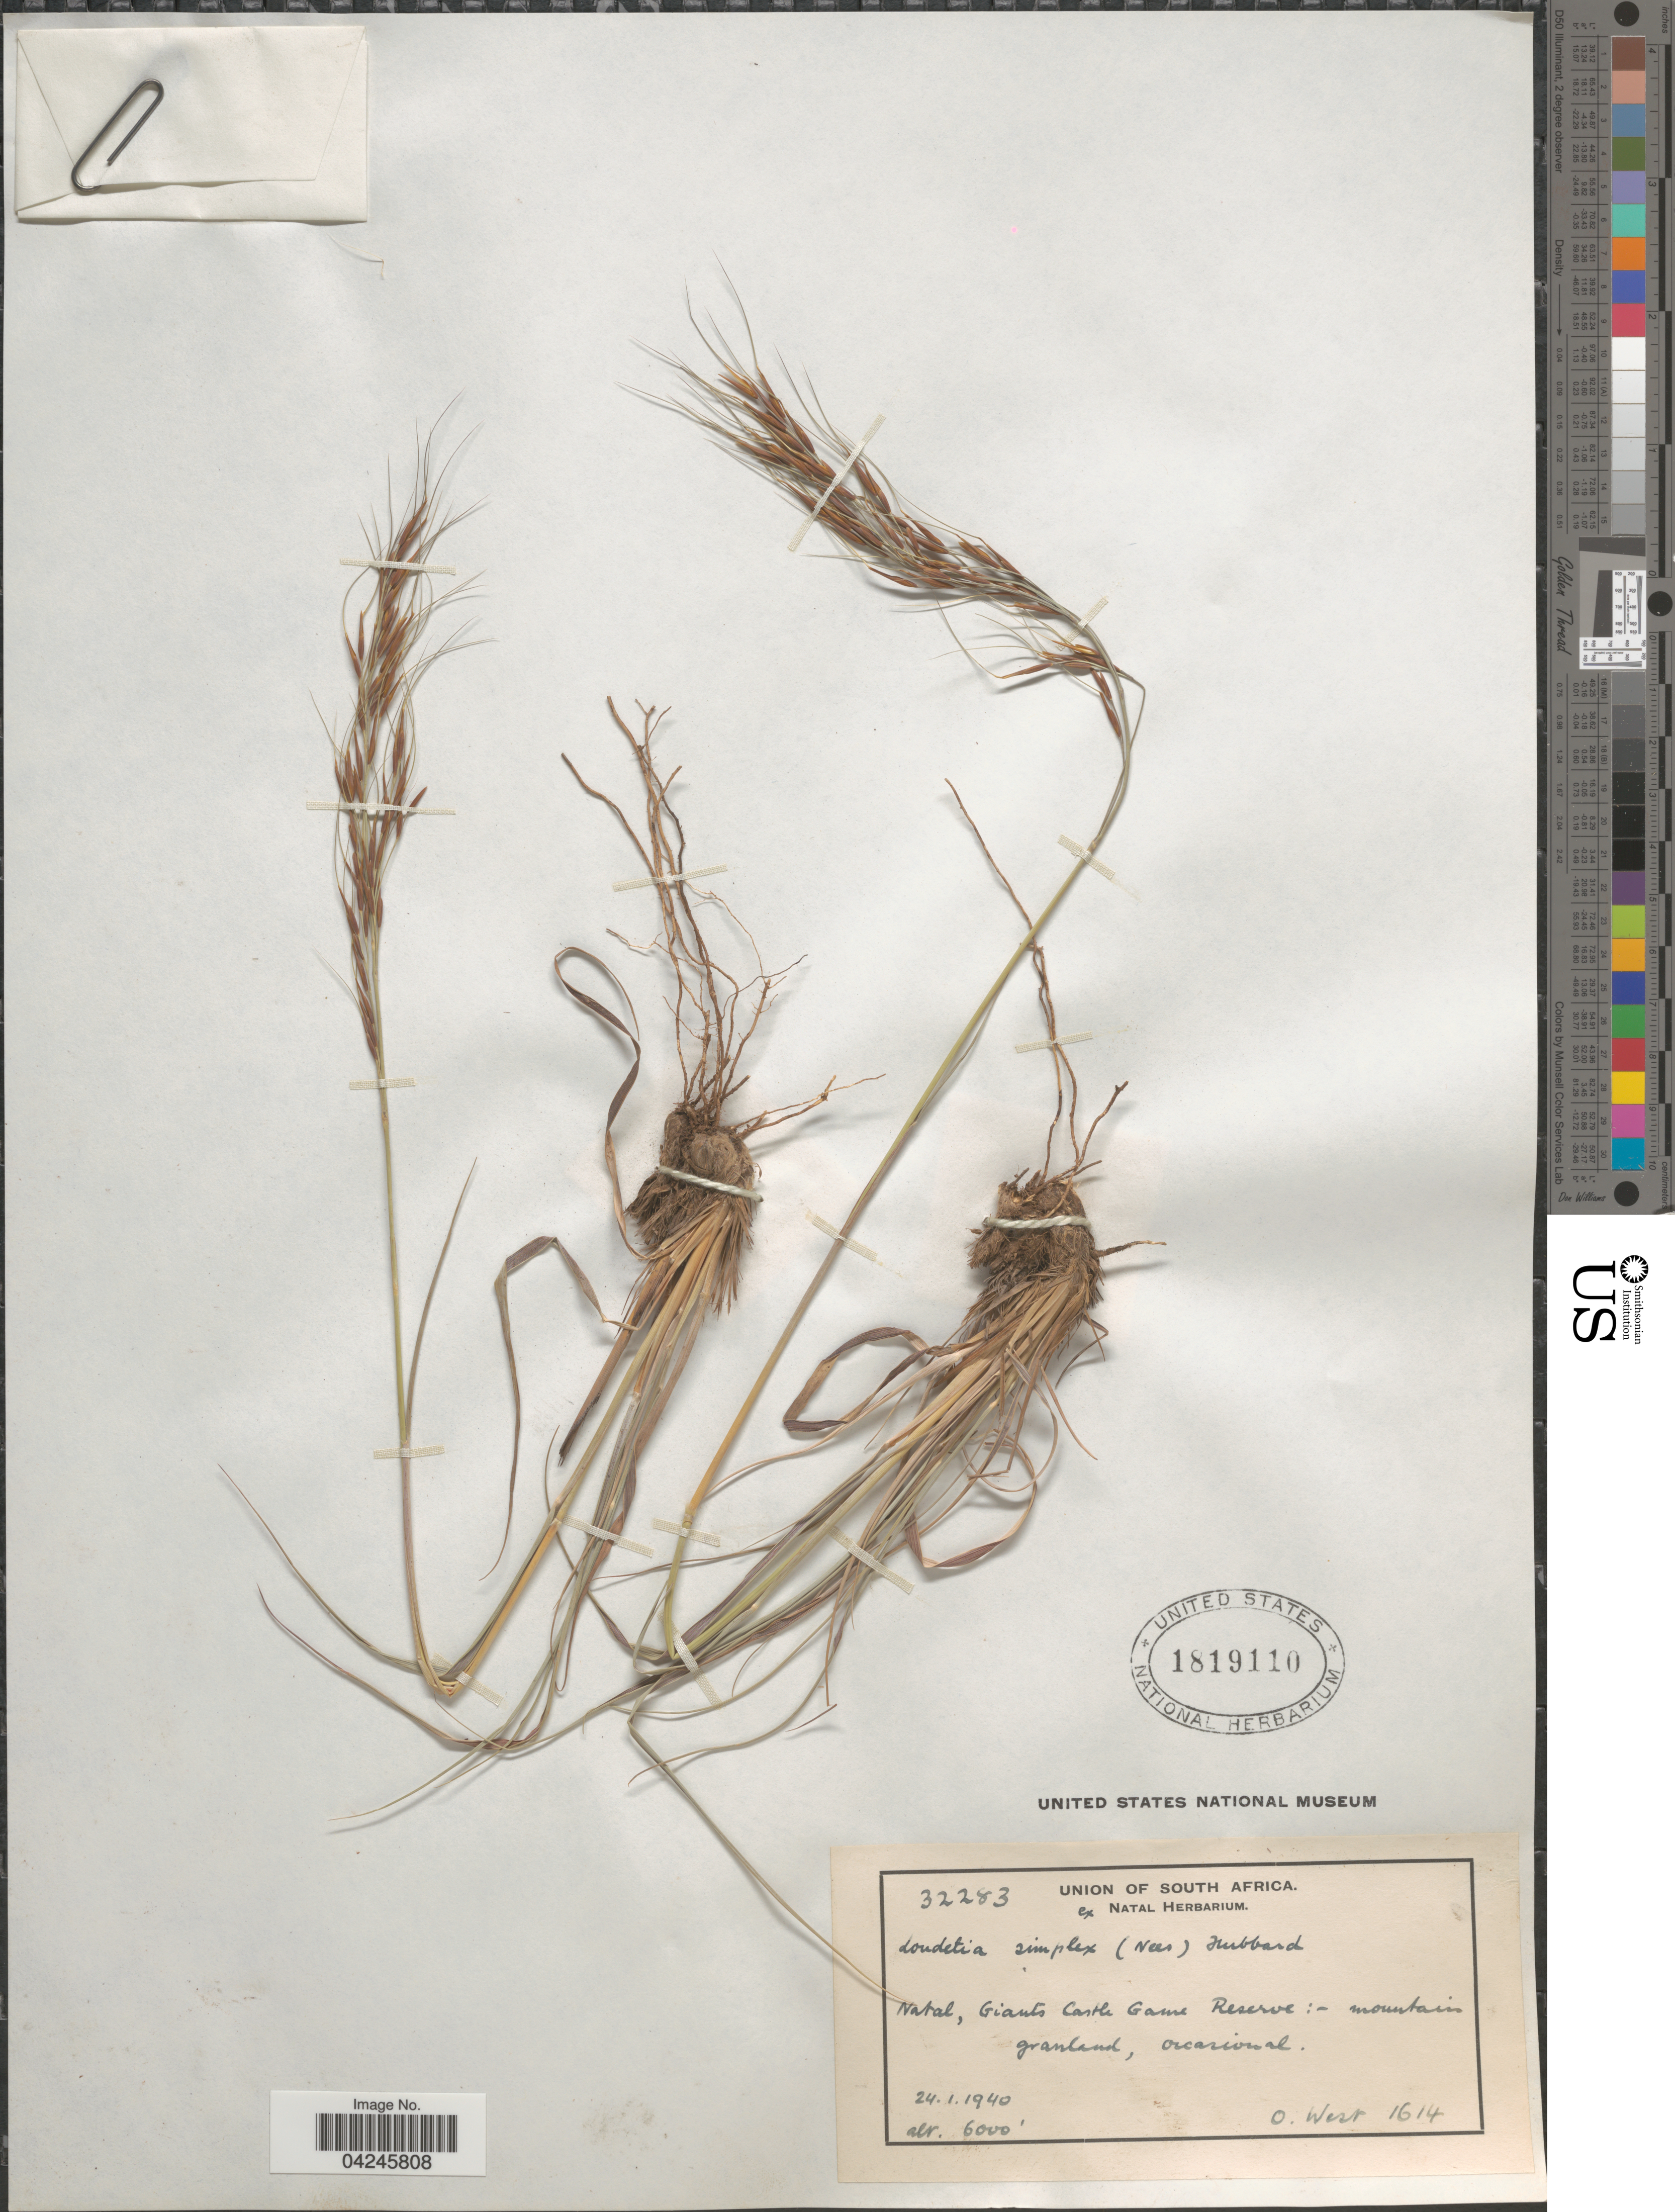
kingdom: Plantae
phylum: Tracheophyta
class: Liliopsida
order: Poales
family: Poaceae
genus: Loudetia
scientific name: Loudetia simplex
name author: (Nees) C.E. Hubb.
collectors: O. West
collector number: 1614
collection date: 1940-01-24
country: South Africa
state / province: KwaZulu-Natal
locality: Natal, Giants Castle Game Reserve: mountain grassland.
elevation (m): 1829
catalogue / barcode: US 1819110